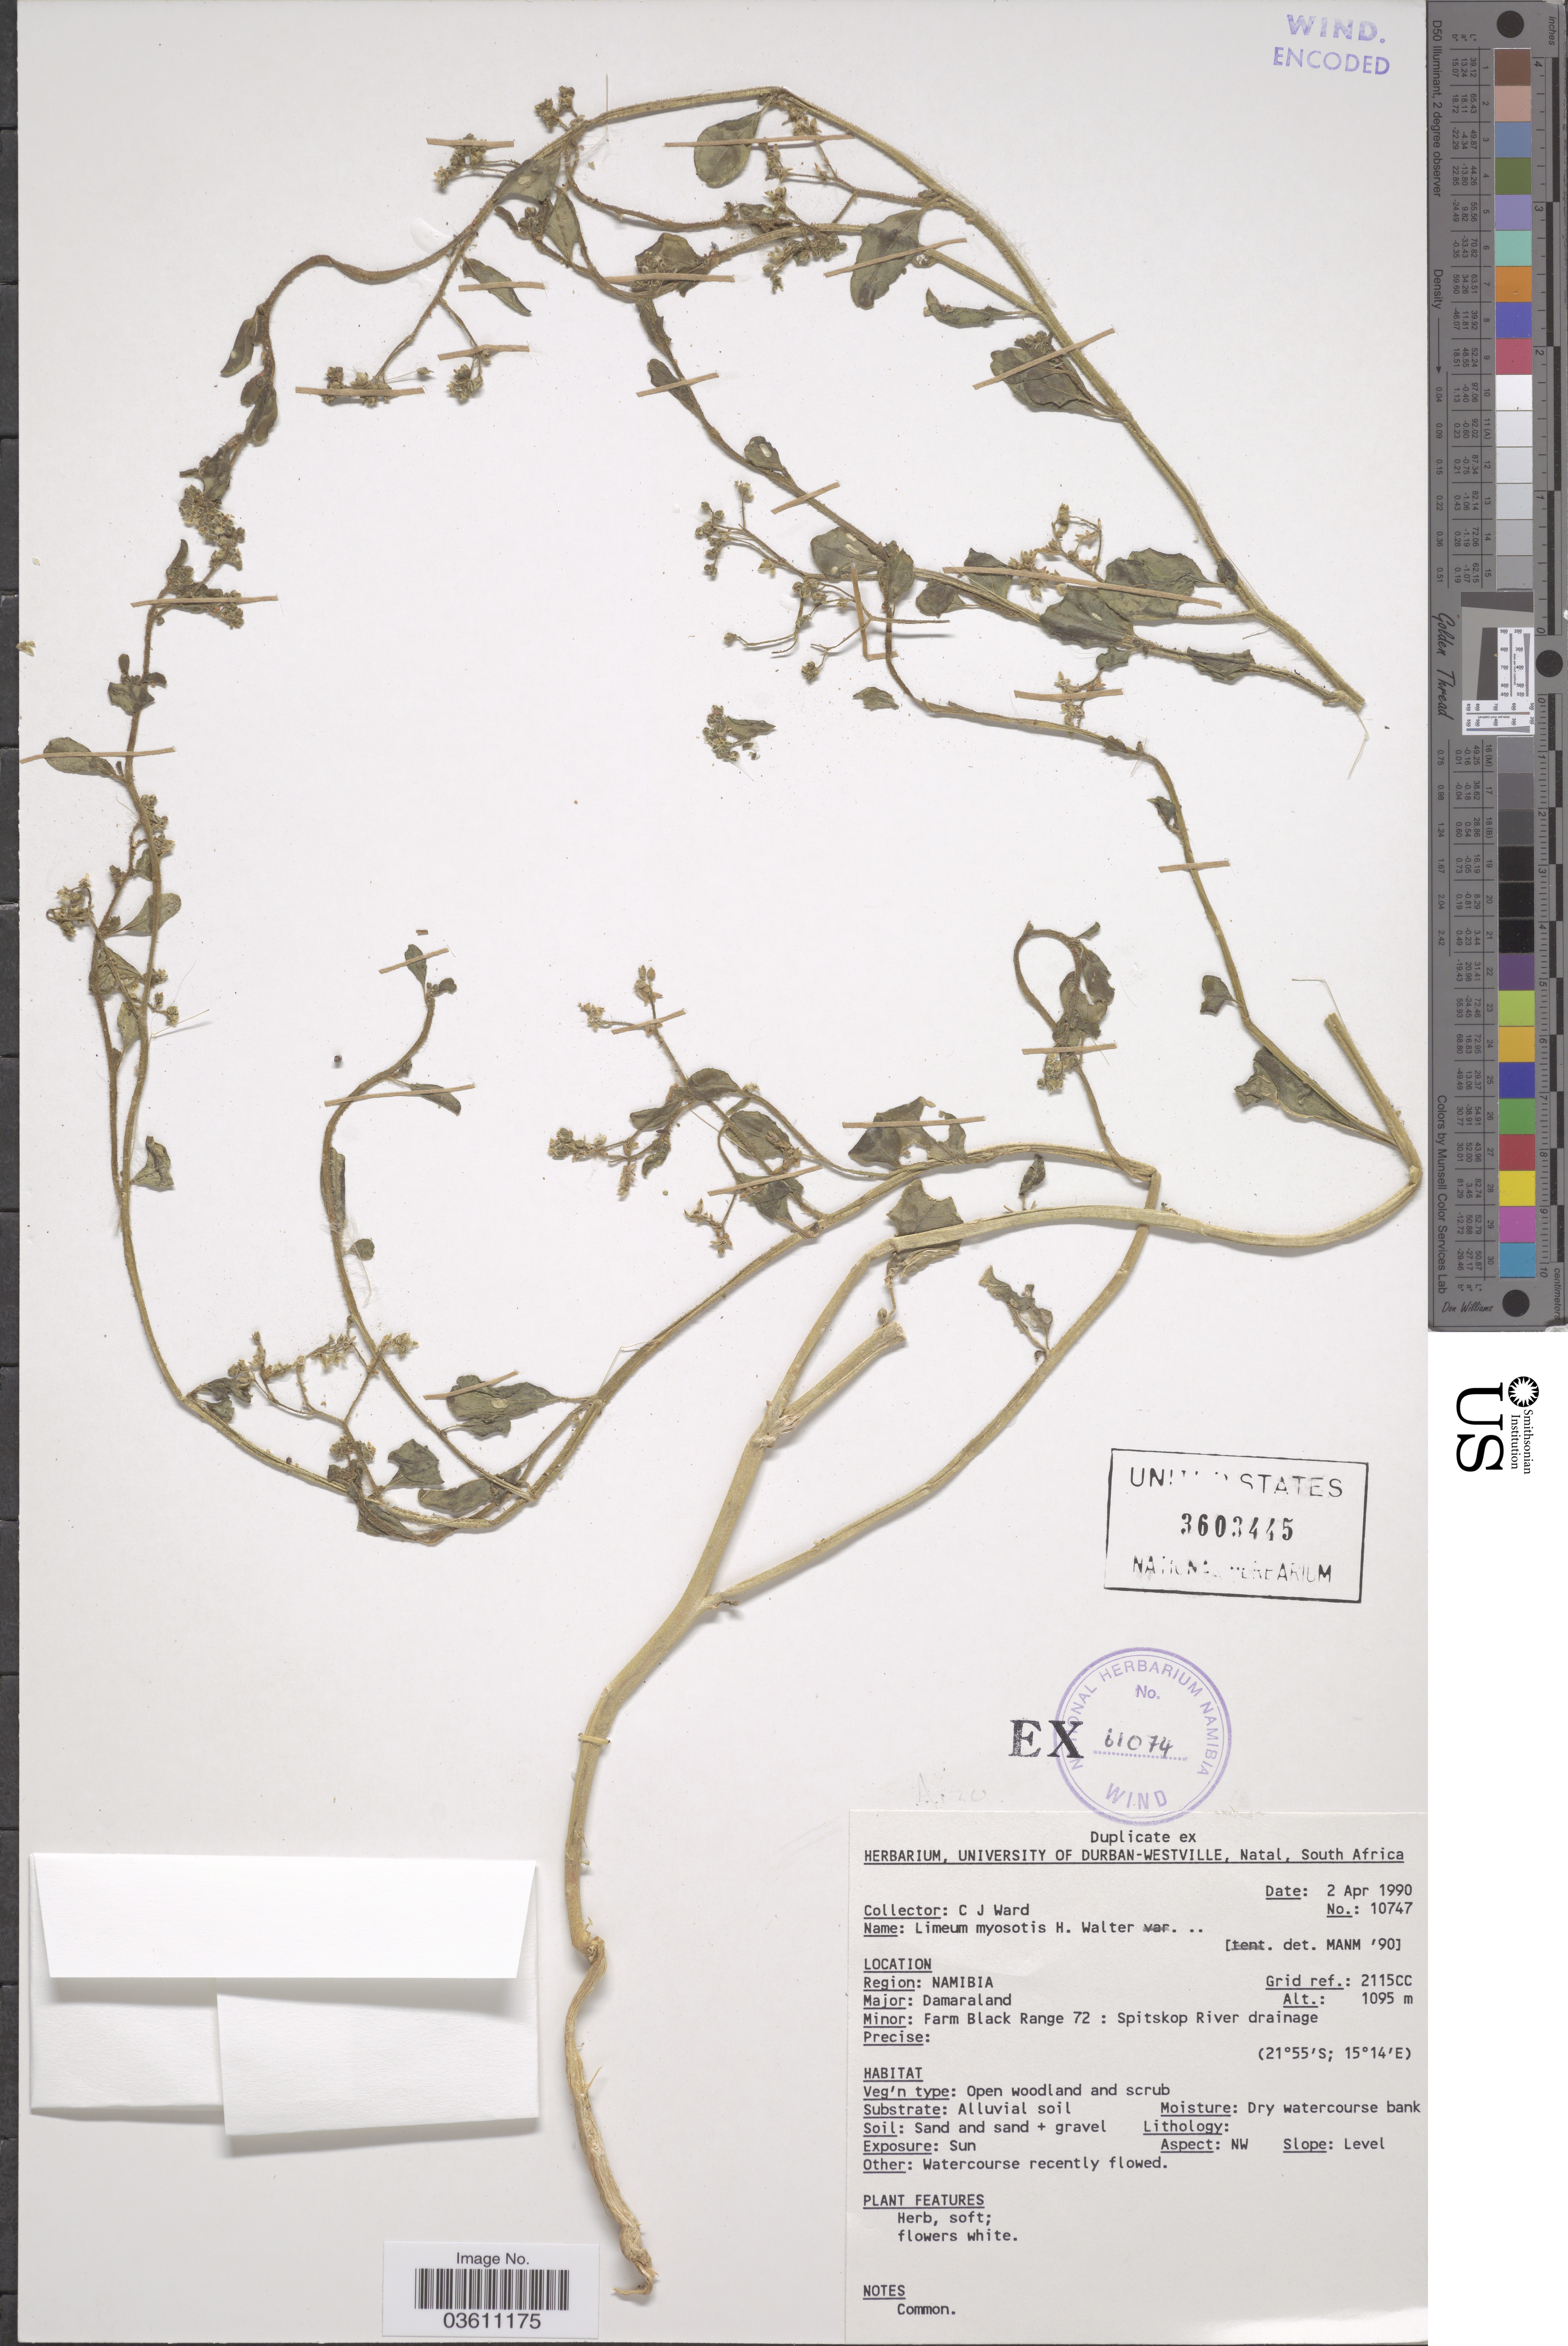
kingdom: Plantae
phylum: Tracheophyta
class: Magnoliopsida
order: Caryophyllales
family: Limeaceae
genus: Limeum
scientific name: Limeum myosotis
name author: H. Walter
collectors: C. J. Ward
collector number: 10747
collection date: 1990-04-02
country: Namibia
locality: Major: Damaraland. Minor: Farm Black Range 72: Spitskop River drainage. Grid ref.:2115cc.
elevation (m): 1095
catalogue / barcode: US 3603445